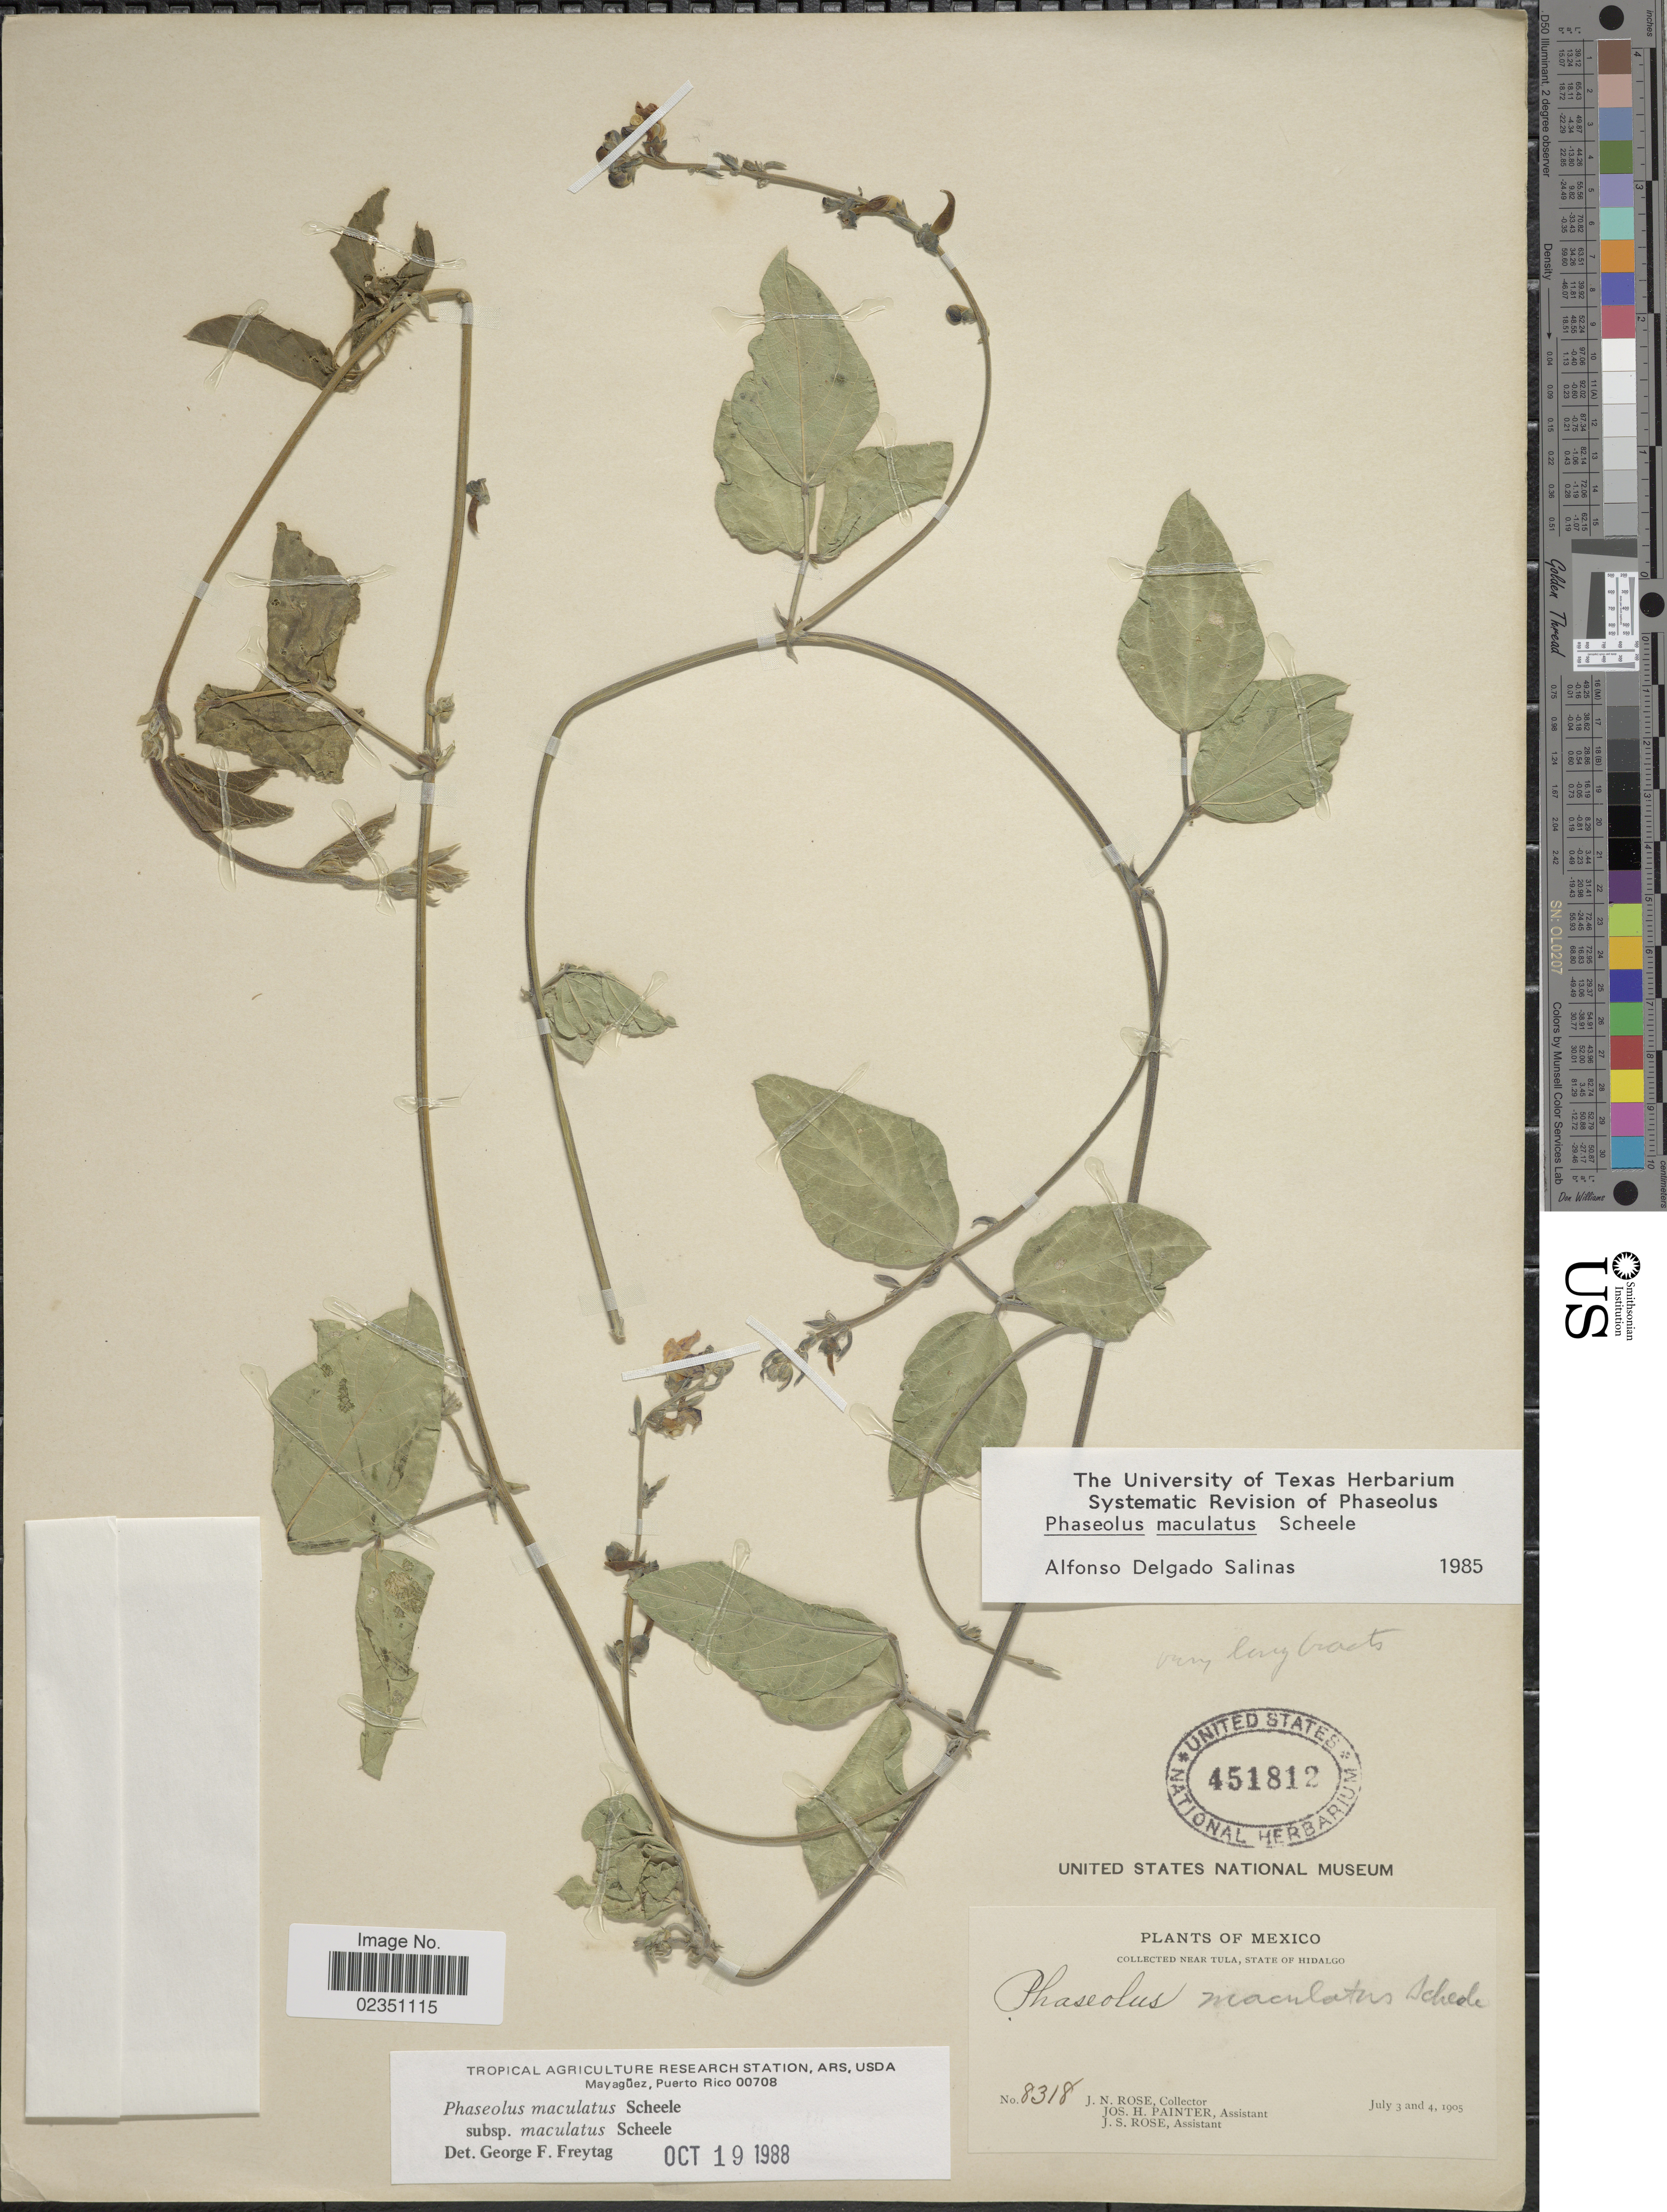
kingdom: Plantae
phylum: Tracheophyta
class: Magnoliopsida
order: Fabales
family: Fabaceae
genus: Phaseolus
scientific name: Phaseolus maculatus subsp. maculatus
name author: Scheele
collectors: J. N. Rose, J. H. Painter & J. S. Rose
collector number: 8318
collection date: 1905-07-03/1905-07-04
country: Mexico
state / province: Hidalgo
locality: Near Tula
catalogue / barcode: US 451812